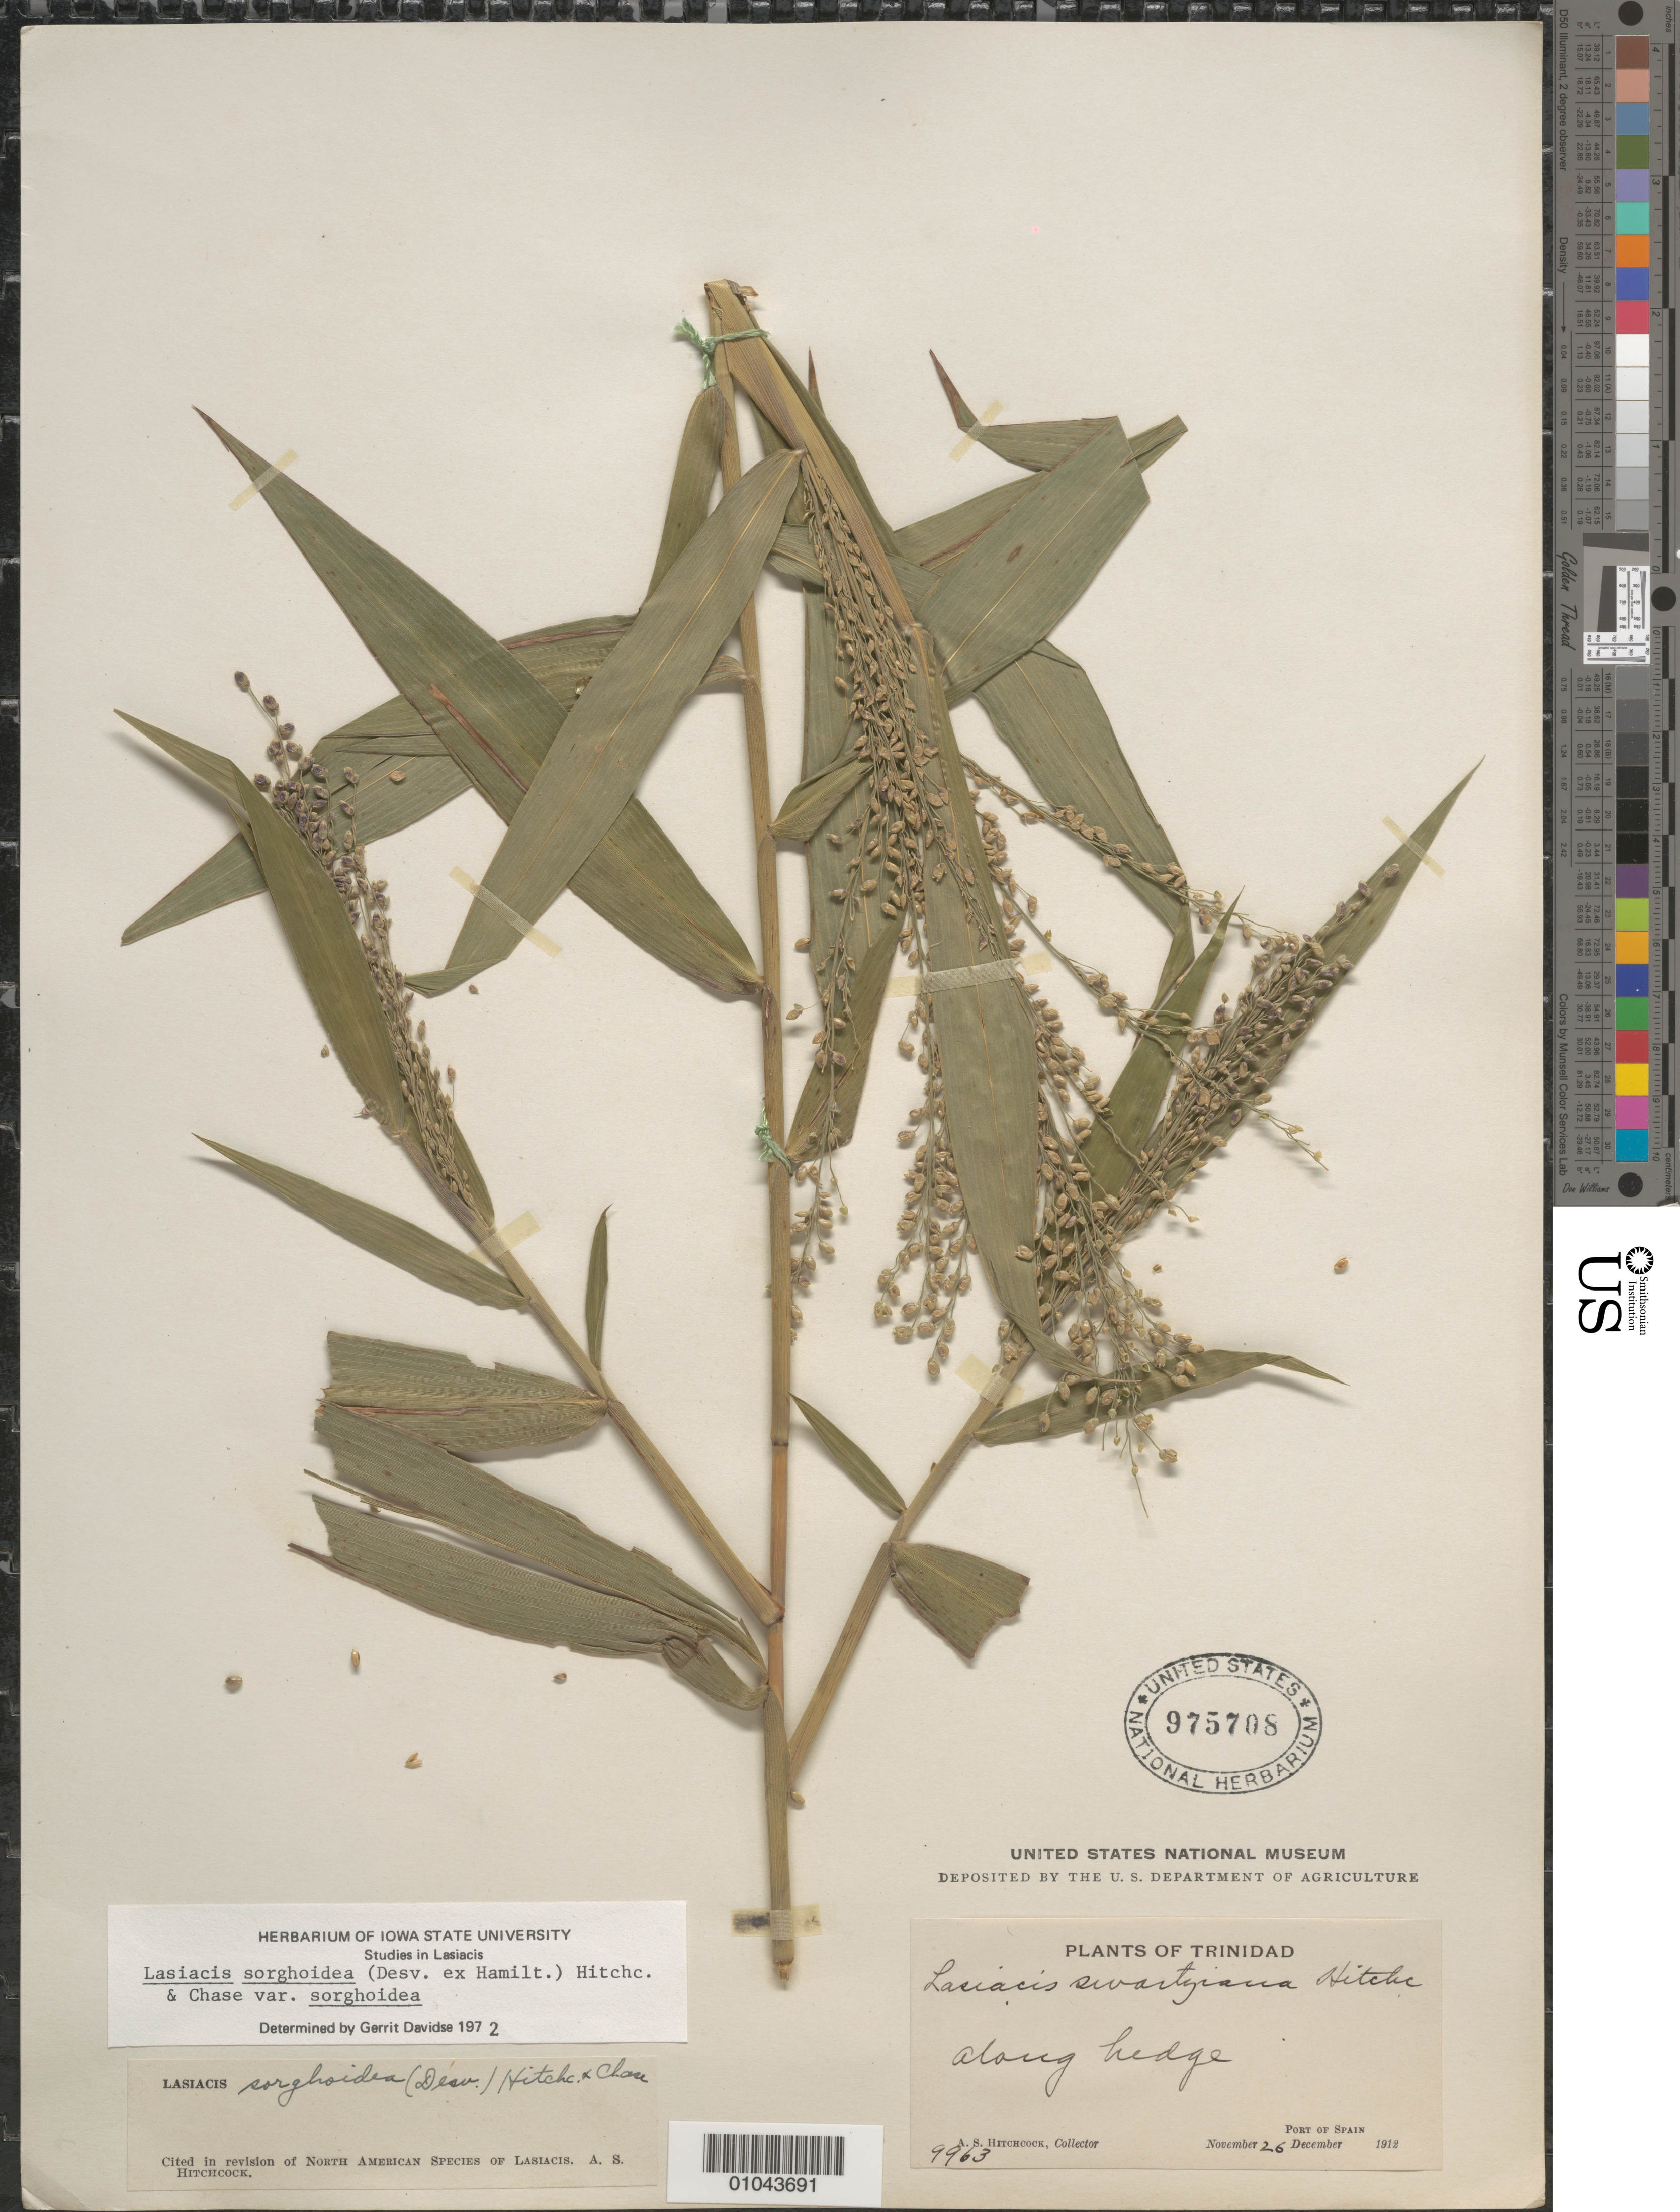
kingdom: Plantae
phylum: Tracheophyta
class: Liliopsida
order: Poales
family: Poaceae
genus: Lasiacis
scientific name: Lasiacis sorghoidea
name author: (Desv. ex Ham.) Hitchc. & Chase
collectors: A. S. Hitchcock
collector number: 9963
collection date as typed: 26 Dec 1912 or 16 Nov 1912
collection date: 1912-11-16 or 1912-12-26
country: Trinidad and Tobago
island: Trinidad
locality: Port of Spain, along hedge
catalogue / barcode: US 975708